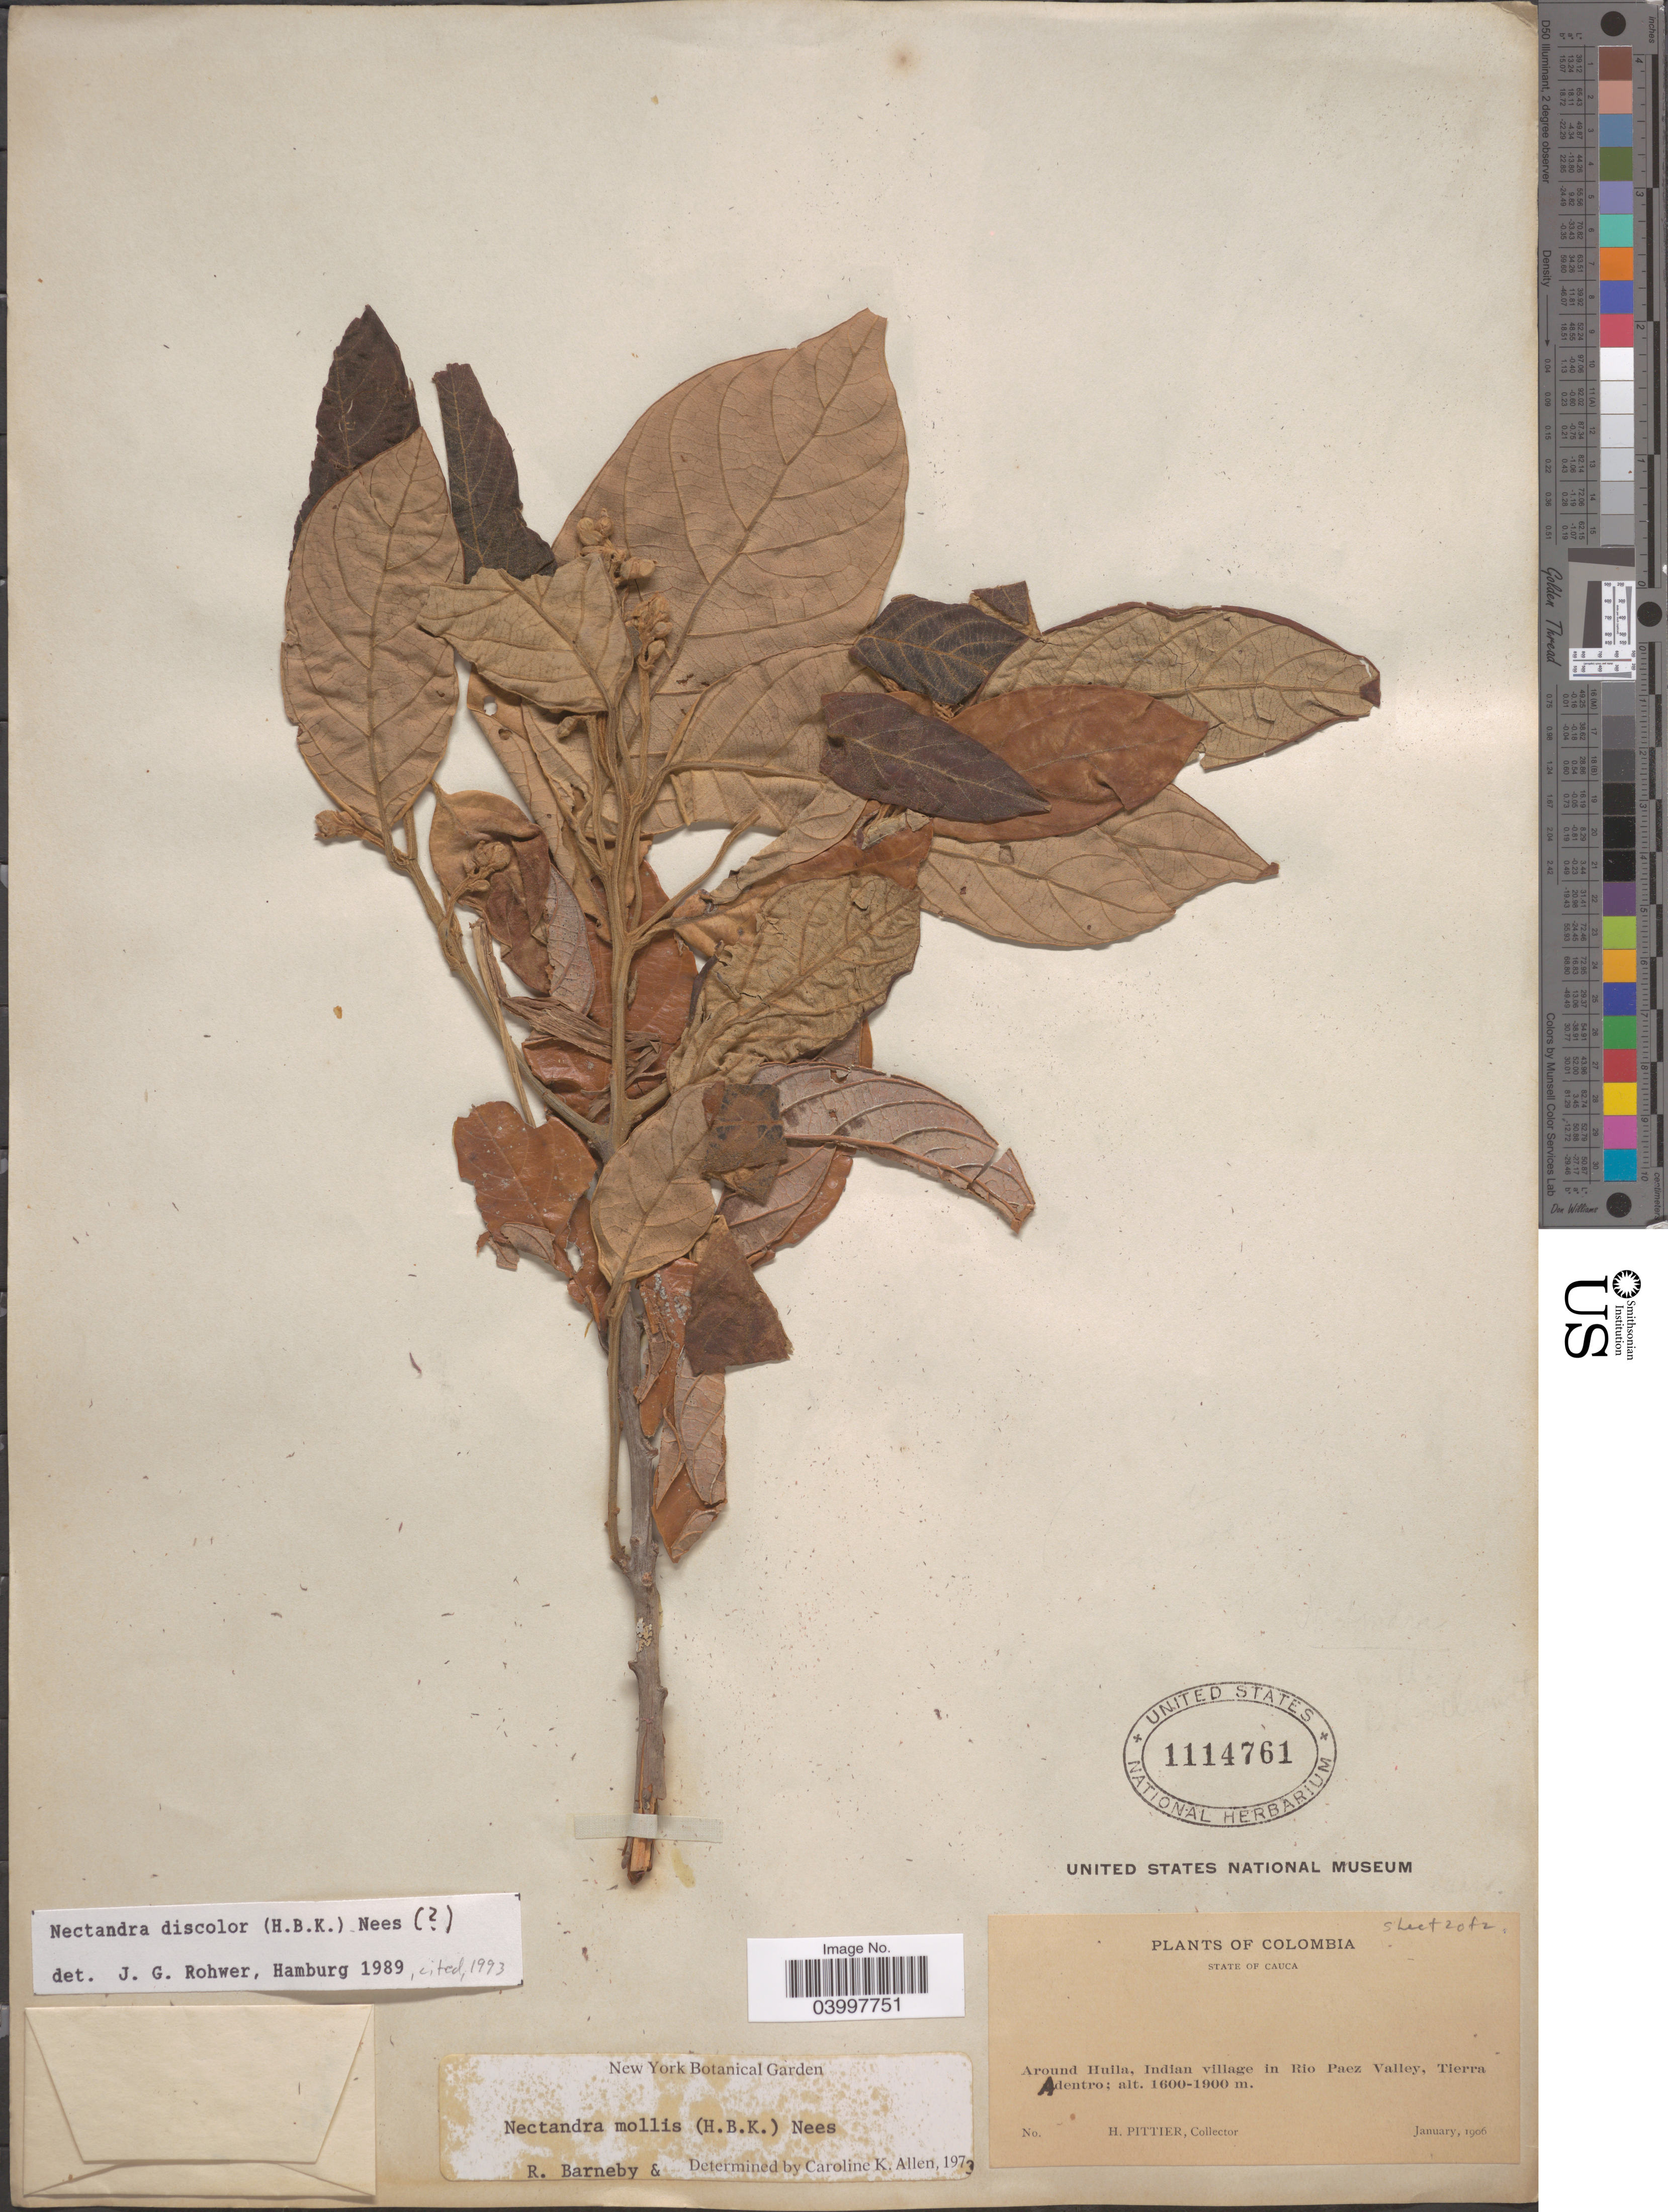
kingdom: Plantae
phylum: Tracheophyta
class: Magnoliopsida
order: Laurales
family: Lauraceae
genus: Ocotea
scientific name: Ocotea discolor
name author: (Kunth & Nees) Nees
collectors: H. F. Pittier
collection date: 1906-01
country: Colombia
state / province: Cauca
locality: Around Huila, Indian village in Rio Paez Valley, Tierra Adentro.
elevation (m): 1600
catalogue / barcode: US 1114761